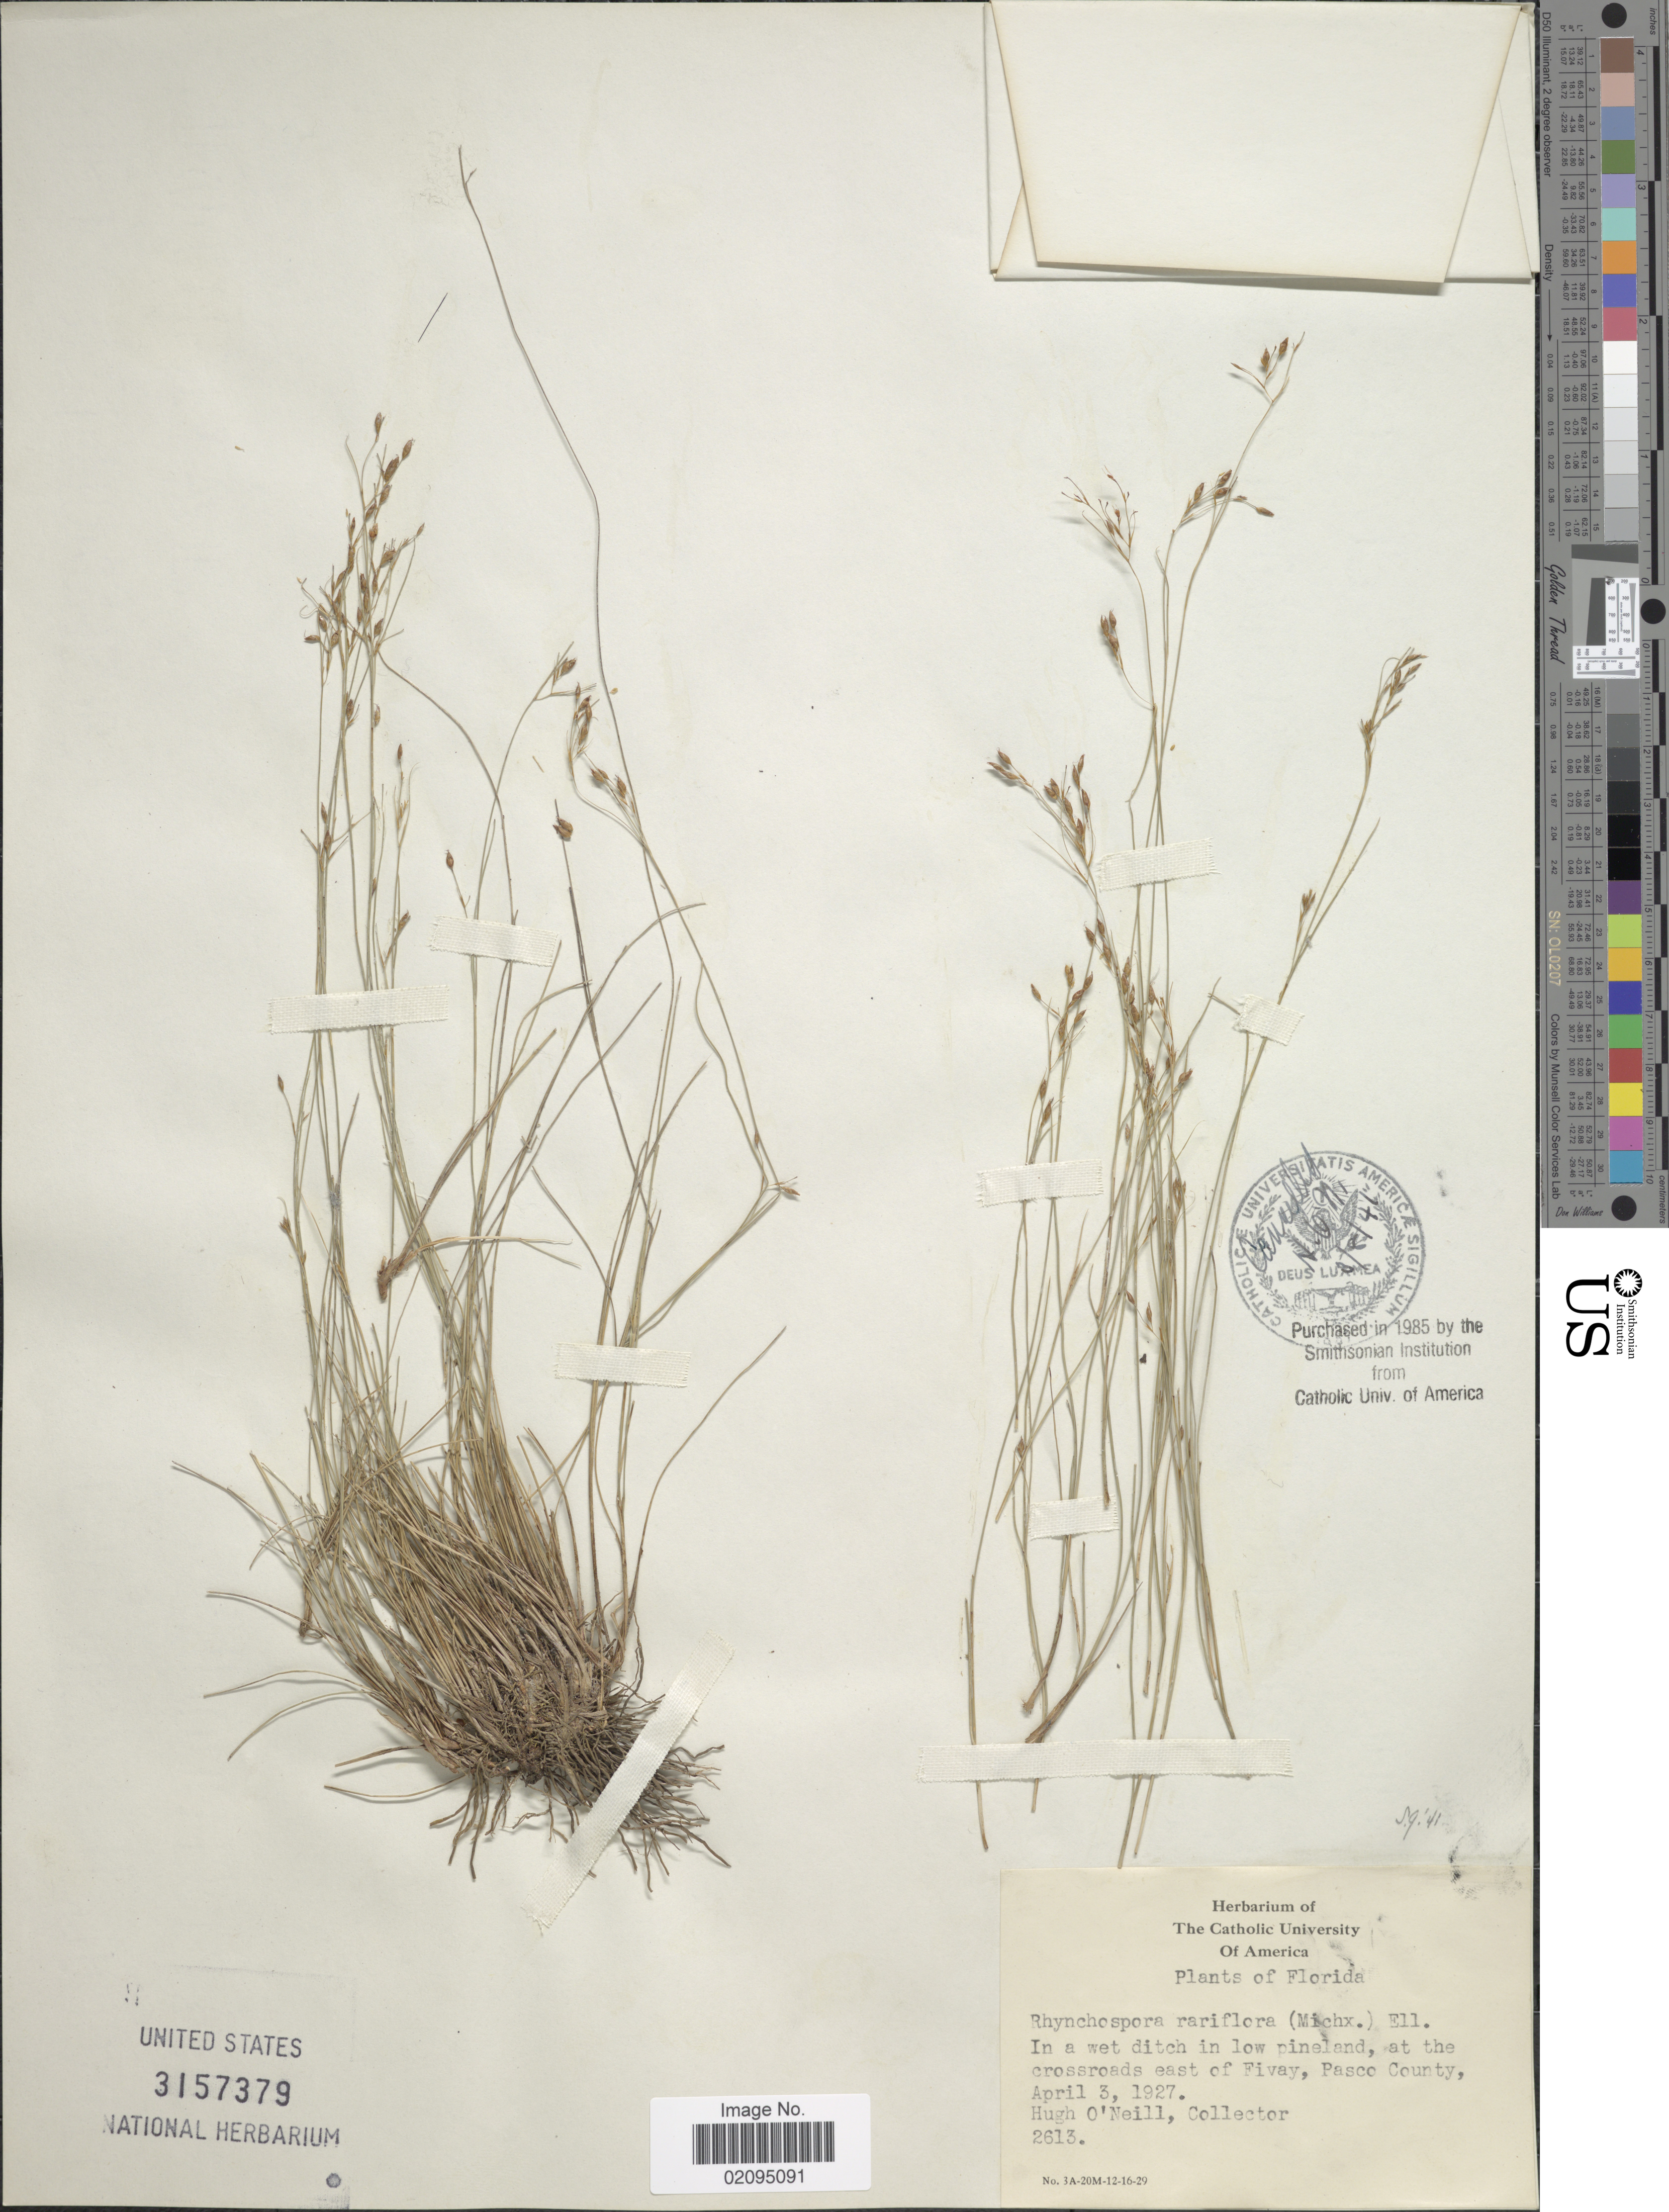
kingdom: Plantae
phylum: Tracheophyta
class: Liliopsida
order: Poales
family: Cyperaceae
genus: Rhynchospora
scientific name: Rhynchospora rariflora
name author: (Michx.) Elliott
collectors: H. O'Neill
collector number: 2613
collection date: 1927-04-03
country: United States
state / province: Florida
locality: At the crossroads east of Fivay, Pasco County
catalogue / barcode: US 3157379